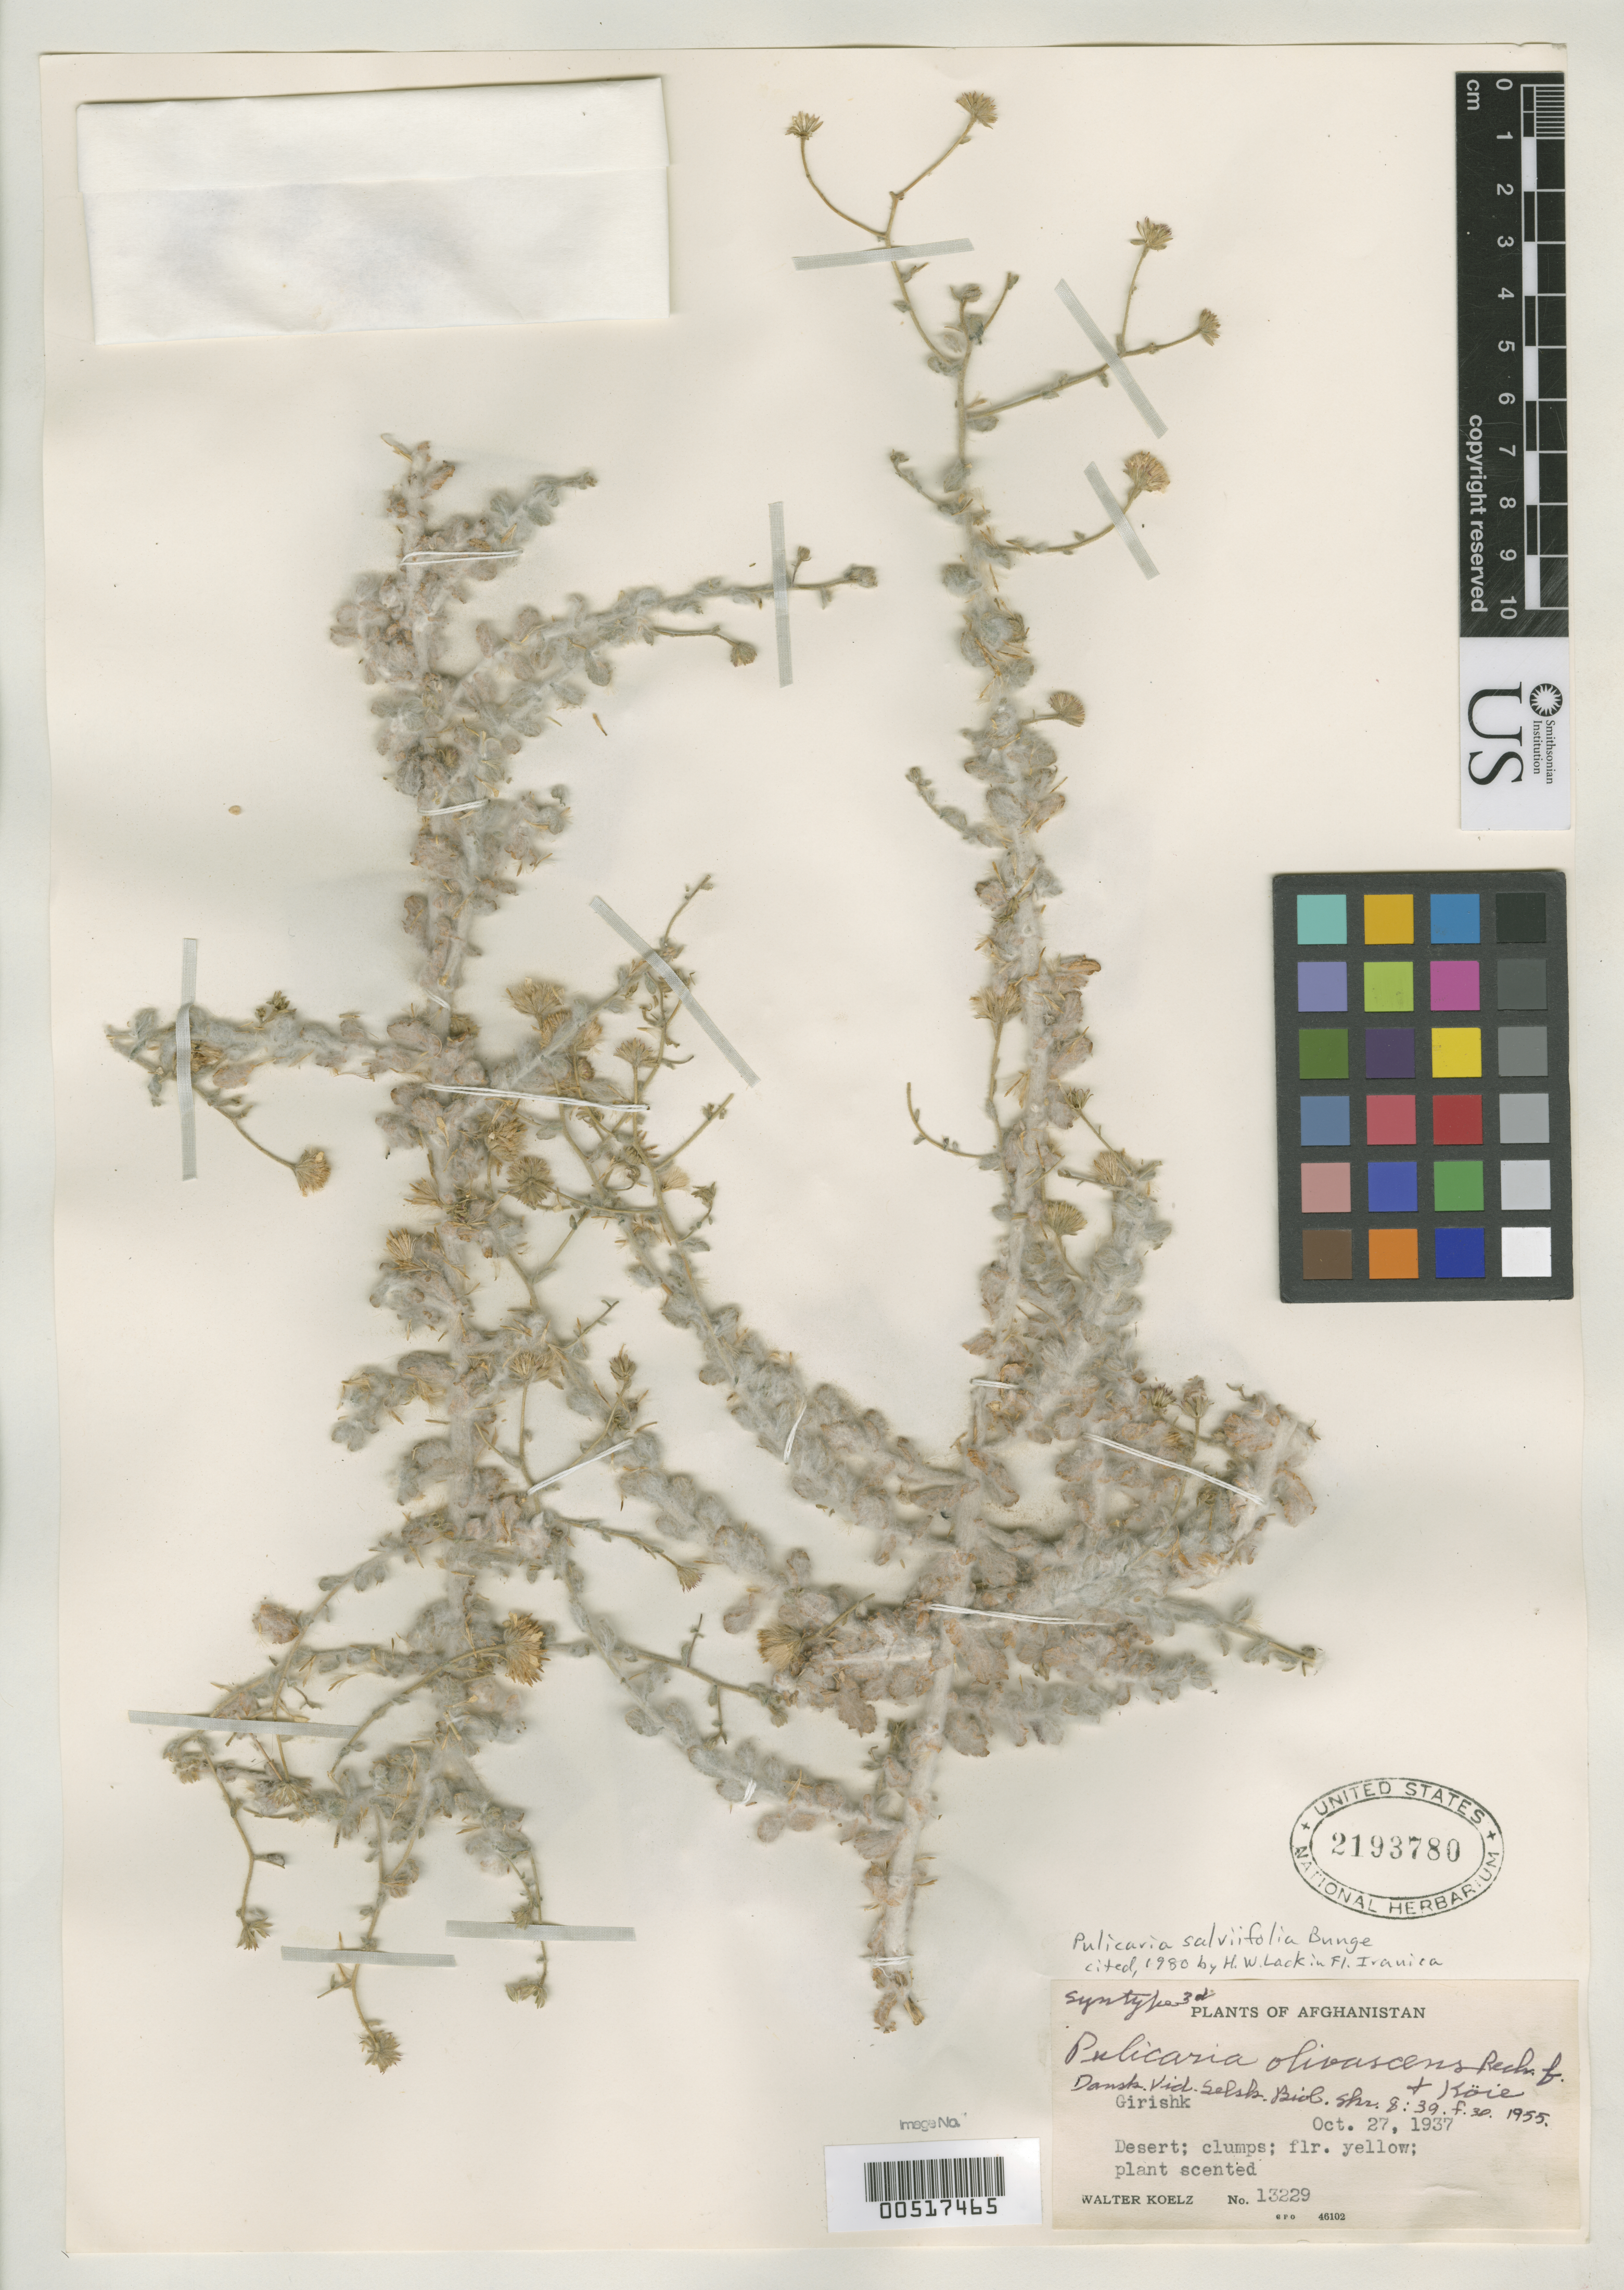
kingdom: Plantae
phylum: Tracheophyta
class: Magnoliopsida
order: Asterales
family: Asteraceae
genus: Pulicaria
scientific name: Pulicaria olivascens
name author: Rech. f.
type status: Syntype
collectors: W. N. Koelz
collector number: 13229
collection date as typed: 27 Oct 1937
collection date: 1937-10-27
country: Afghanistan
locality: Girishk, desert.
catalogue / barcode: US 2193780